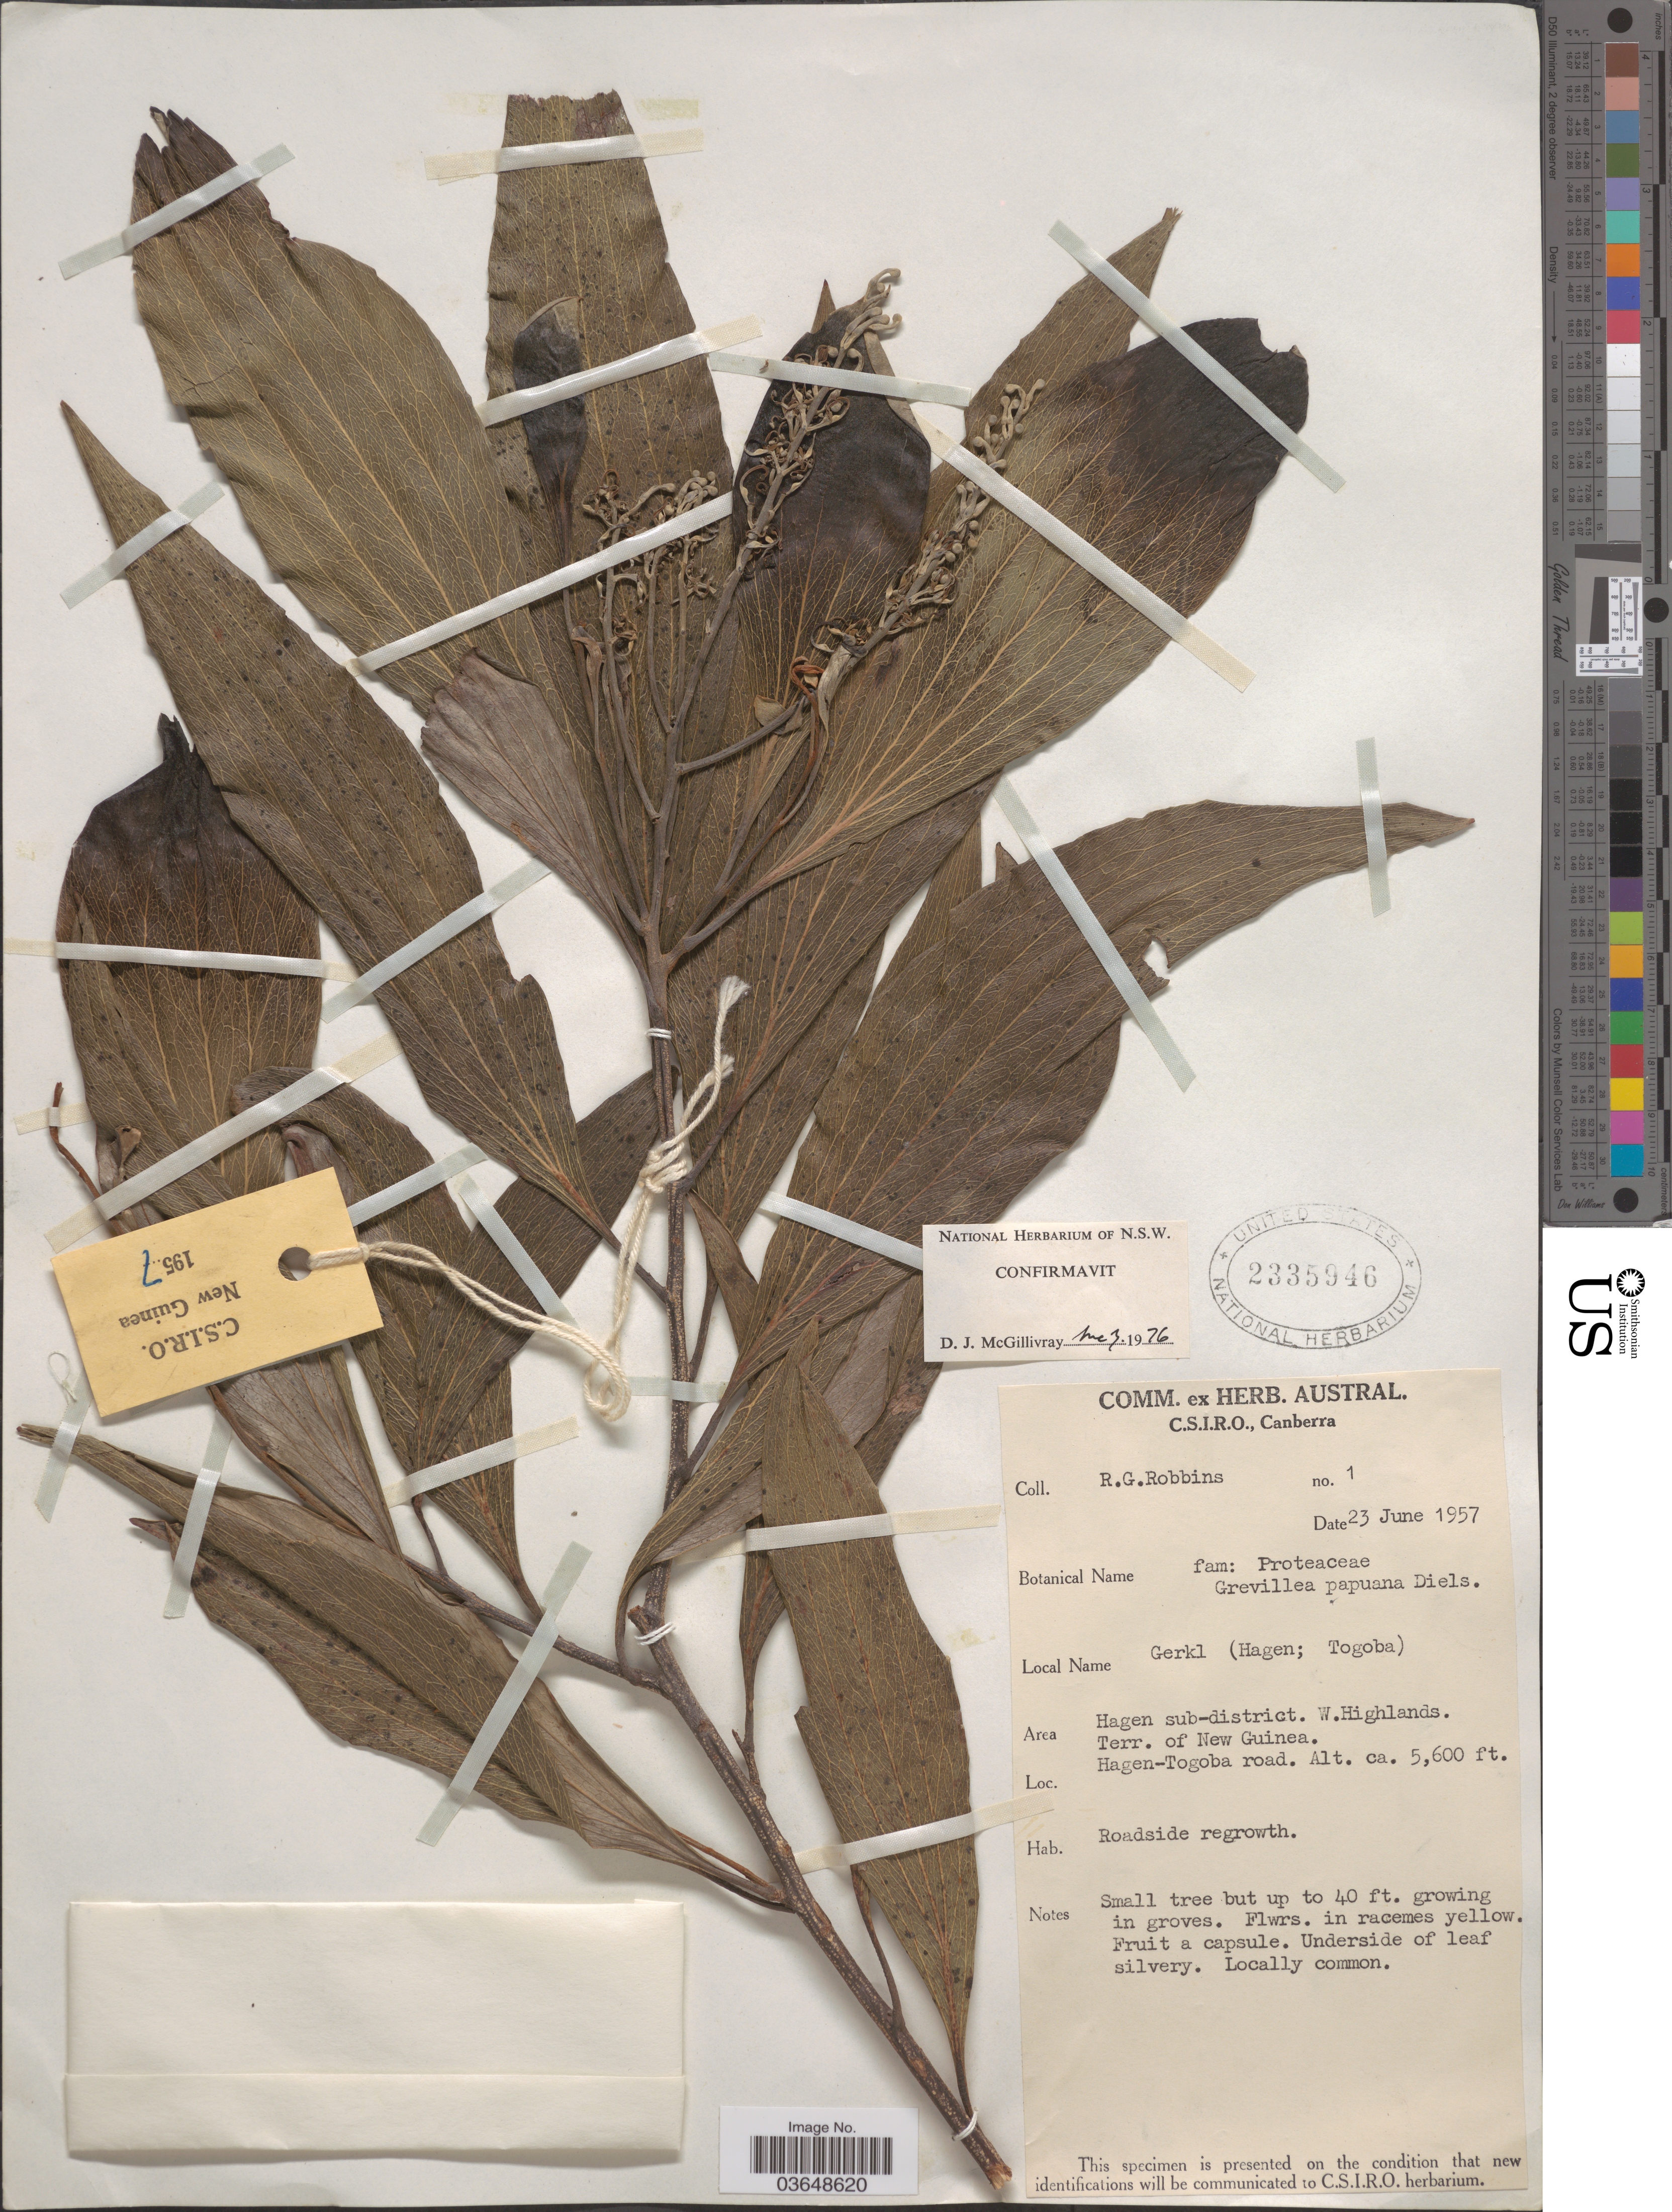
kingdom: Plantae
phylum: Tracheophyta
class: Magnoliopsida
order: Proteales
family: Proteaceae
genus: Grevillea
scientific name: Grevillea papuana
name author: Diels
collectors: R. Robbins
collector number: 1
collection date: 1957-06-23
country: Papua New Guinea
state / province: Western Highlands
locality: Area Hagen sub-district. W. Highlands. Terr. of New Guinea. Hagen-Togoba road.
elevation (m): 1707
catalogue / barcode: US 2335946